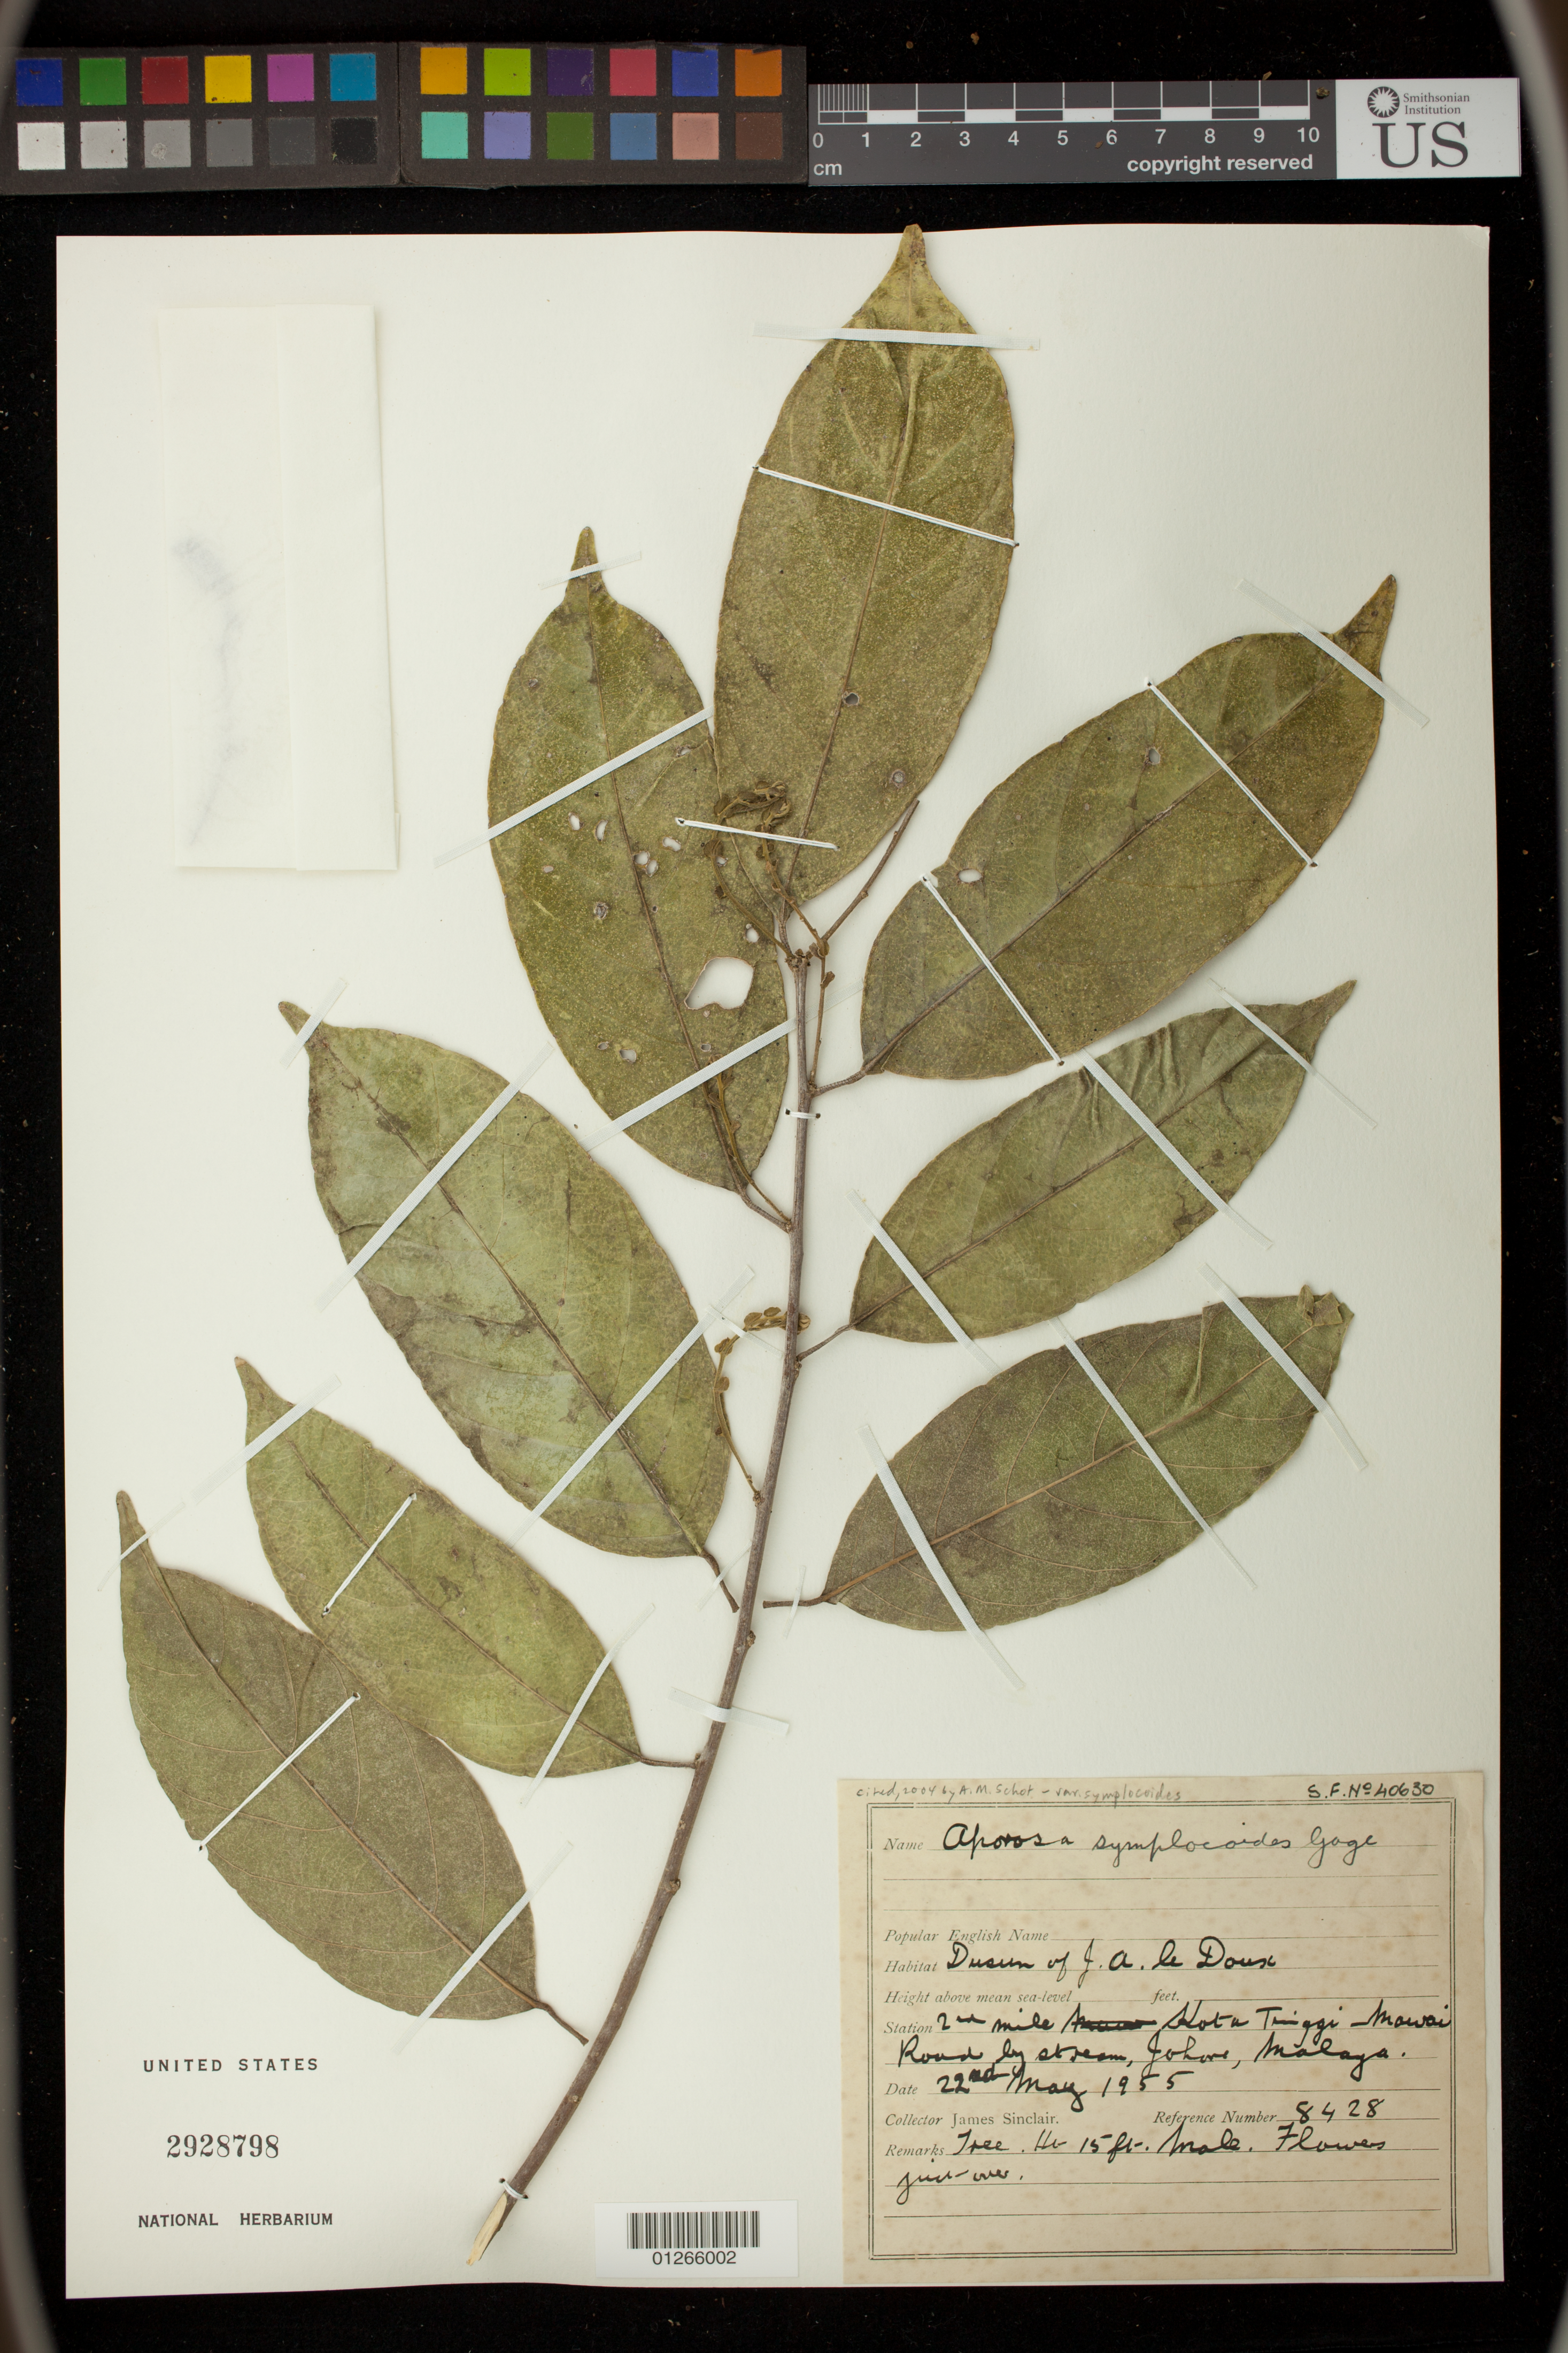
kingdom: Plantae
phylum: Tracheophyta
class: Magnoliopsida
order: Malpighiales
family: Phyllanthaceae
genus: Aporosa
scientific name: Aporosa symplocoides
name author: (Hook. f.) Gage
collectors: J. Sinclair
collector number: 8428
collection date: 1955-05-22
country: Malaysia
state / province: Johor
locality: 2nd mile Kota Triggi-Mawai Road by stream, Johore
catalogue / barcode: US 2928798